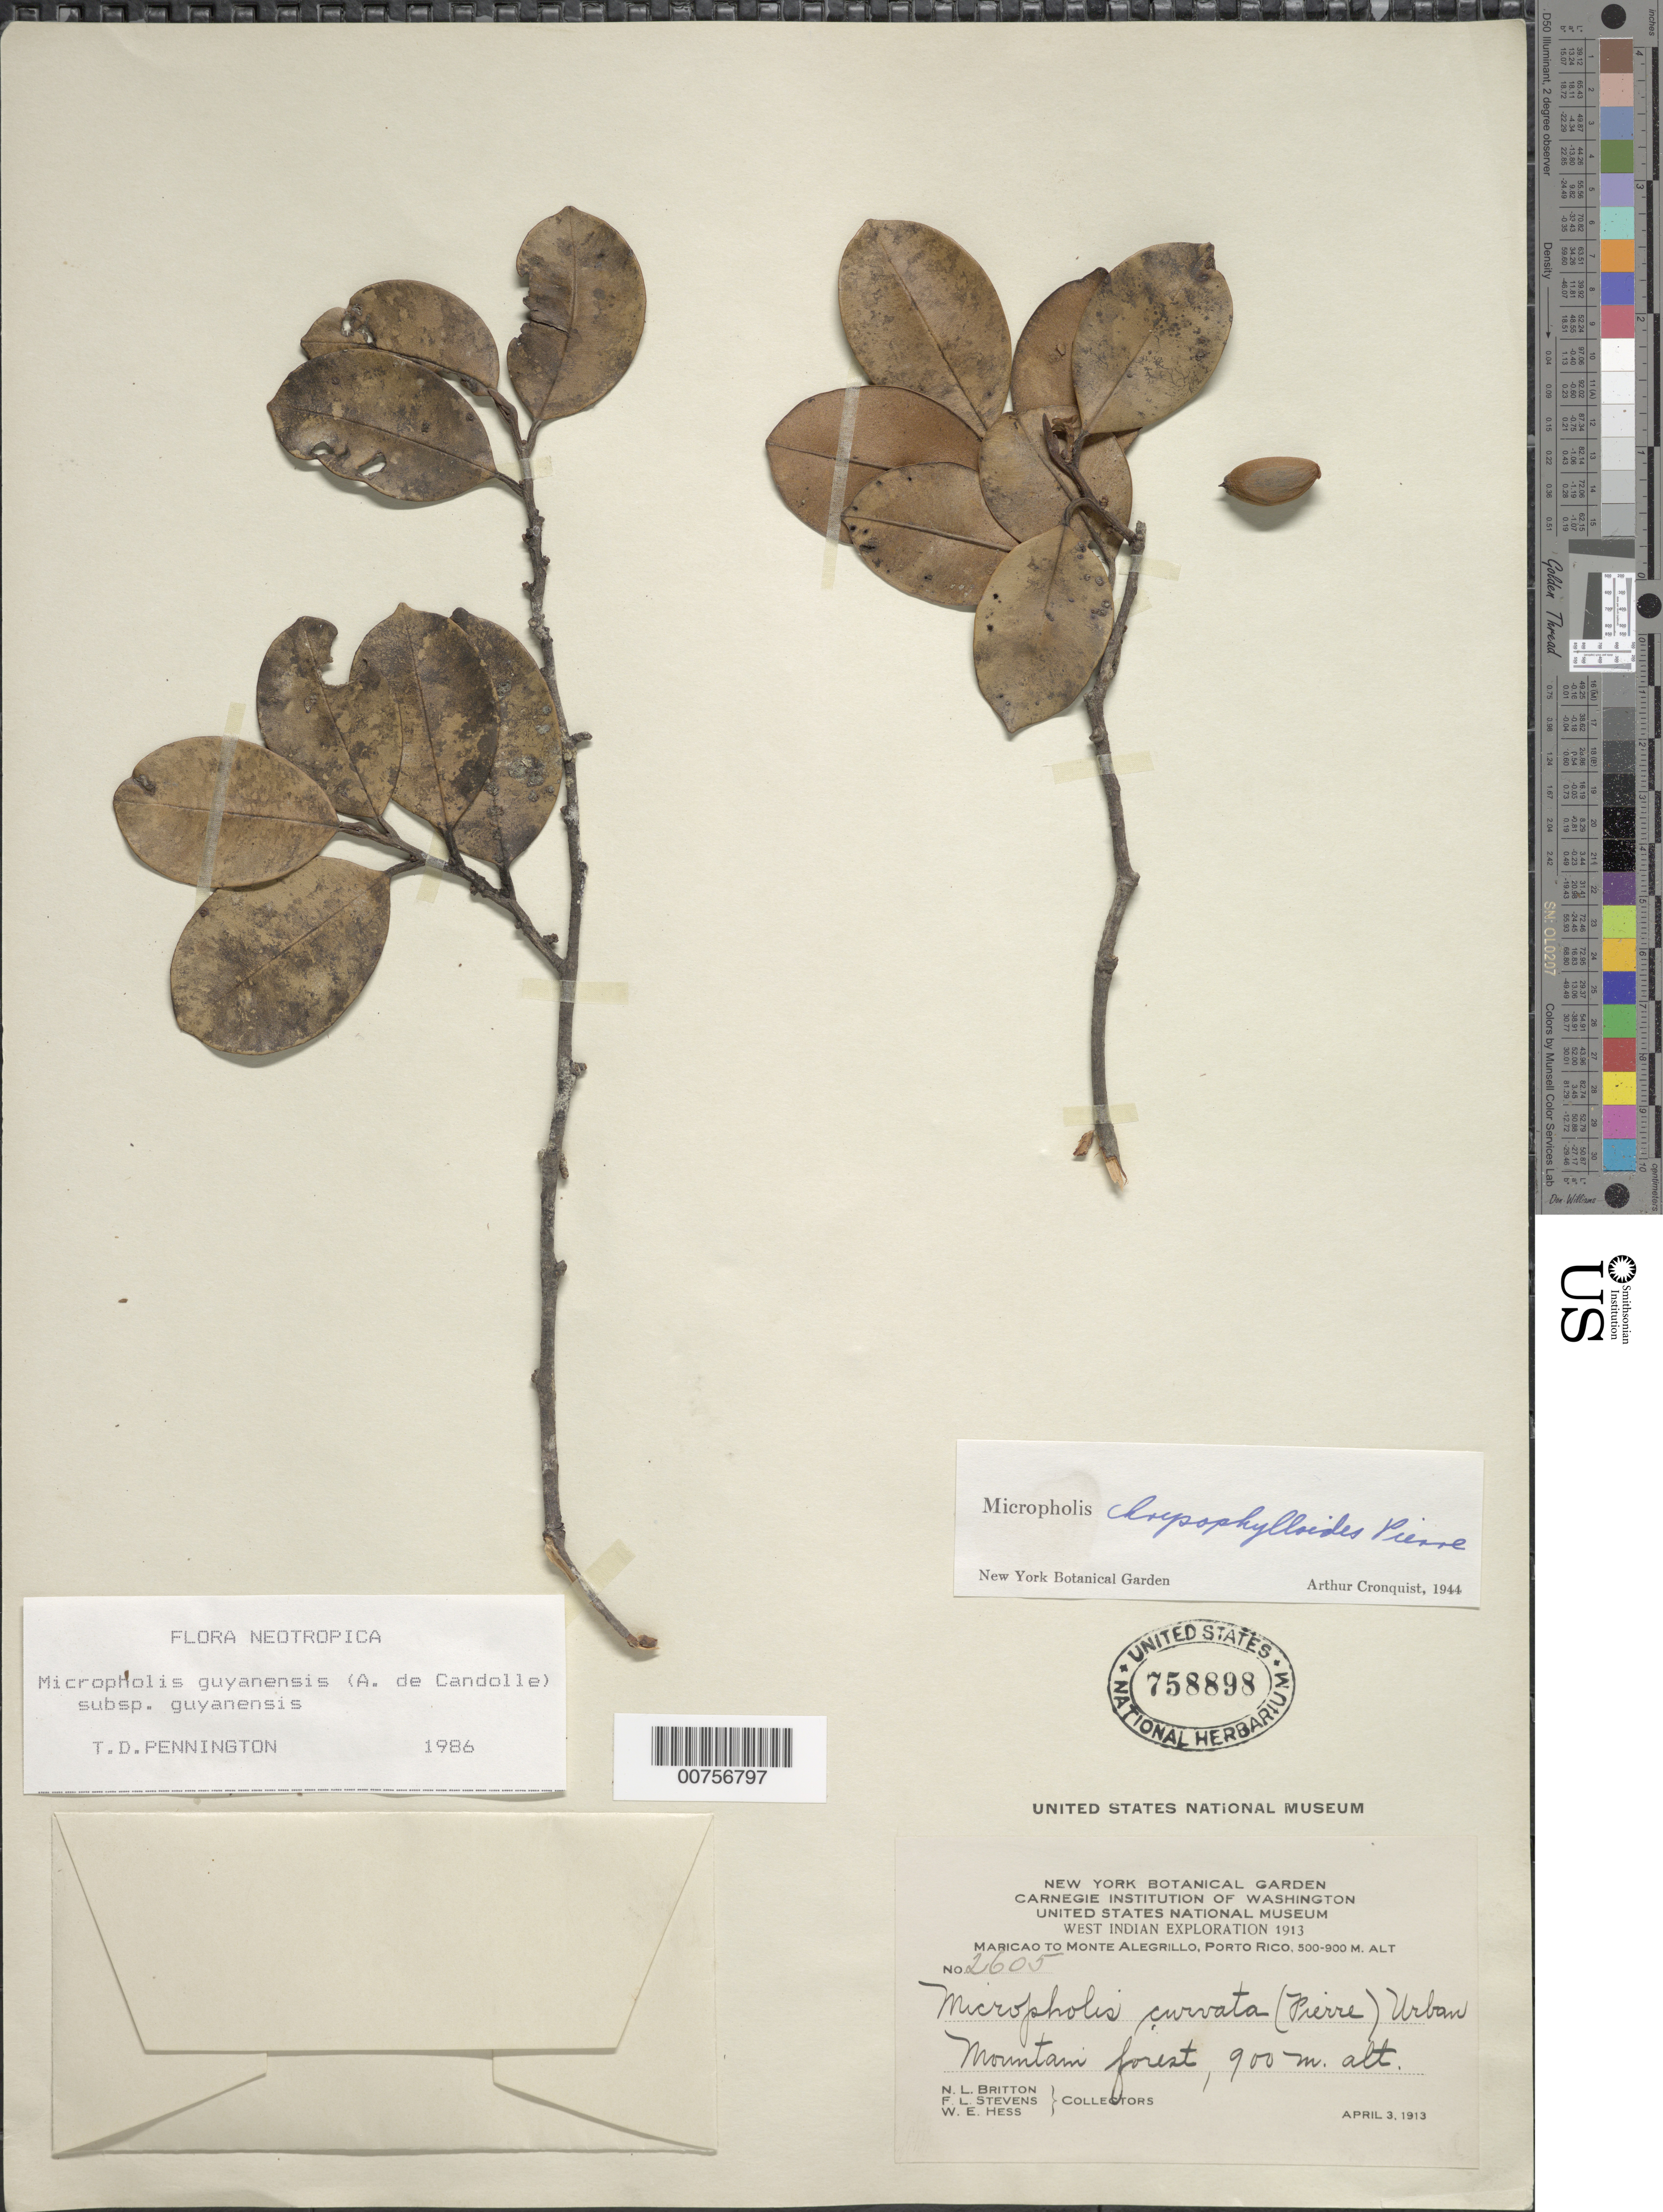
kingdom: Plantae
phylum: Tracheophyta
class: Magnoliopsida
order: Ericales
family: Sapotaceae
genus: Micropholis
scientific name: Micropholis guyanensis subsp. guyanensis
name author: (A. DC.) Pierre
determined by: Pennington, T. D., (K)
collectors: N. Britton, F. L. Stevens & W. Hess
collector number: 2605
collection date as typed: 03 Apr 1913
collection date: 1913-04-03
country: Puerto Rico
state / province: Maricao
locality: Maricao to Monte Alegrillo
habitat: Mountain forest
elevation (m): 900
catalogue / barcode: US 758898